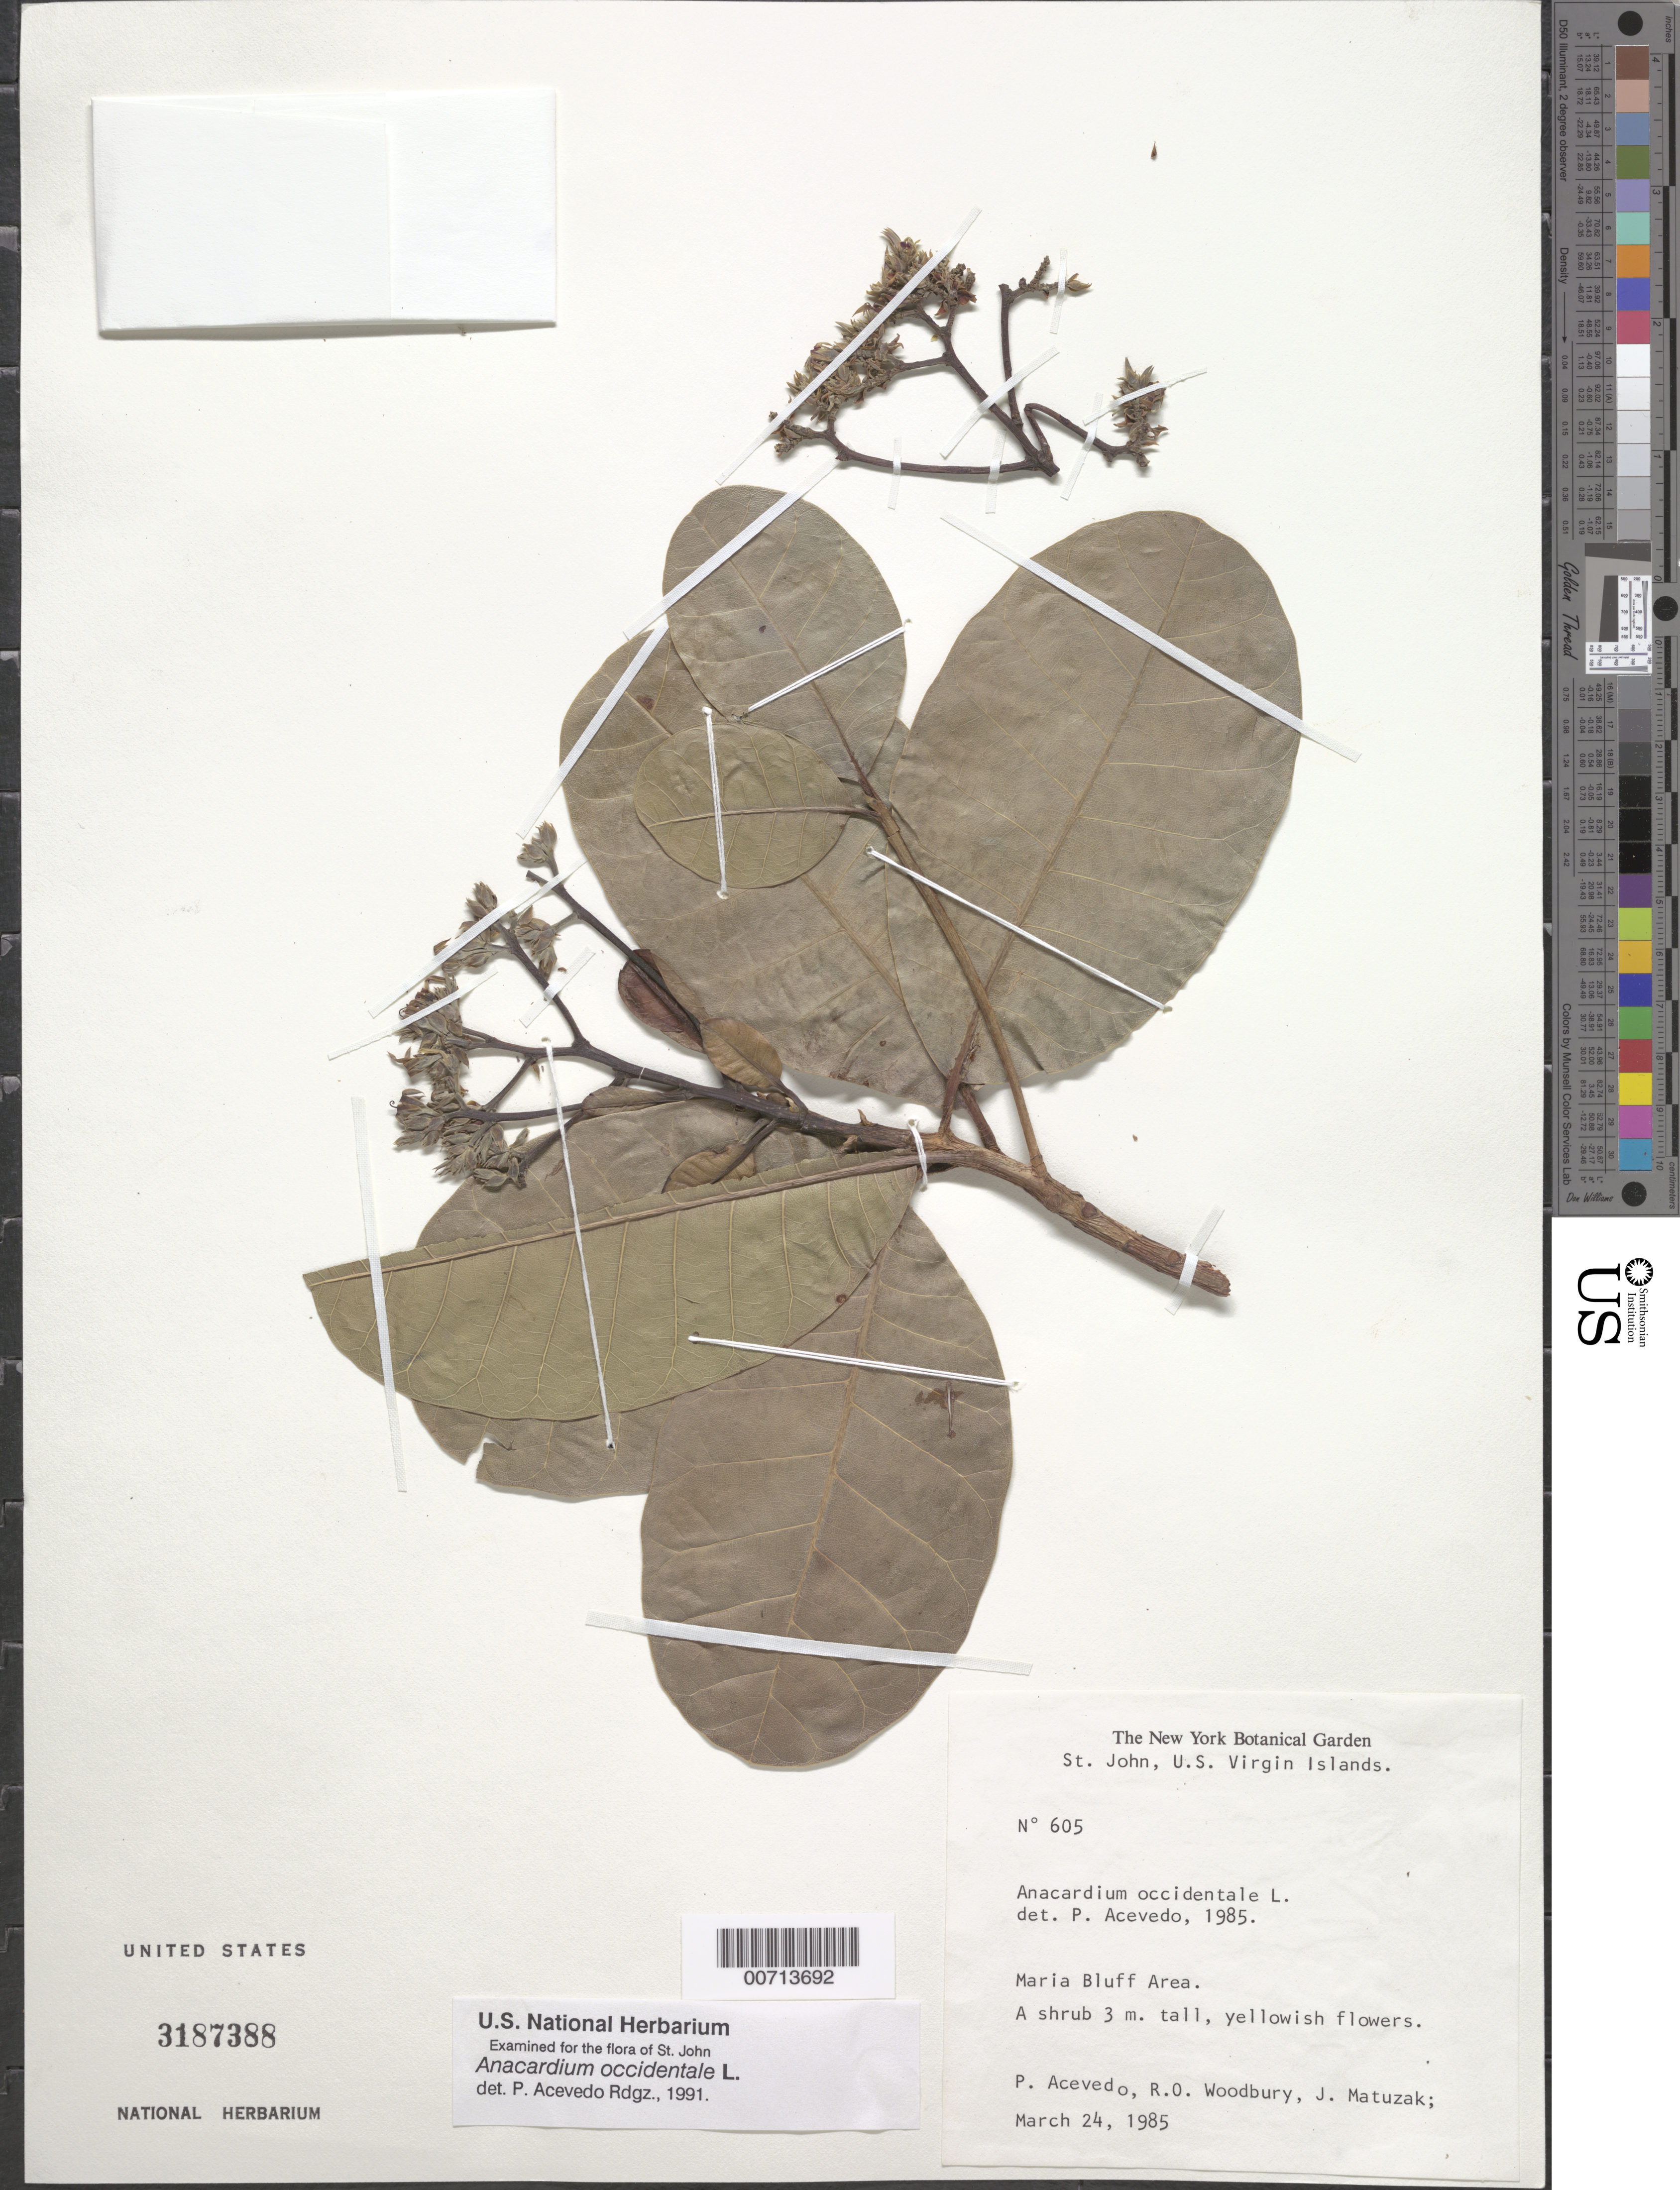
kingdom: Plantae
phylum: Tracheophyta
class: Magnoliopsida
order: Sapindales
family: Anacardiaceae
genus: Anacardium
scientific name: Anacardium occidentale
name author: L.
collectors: P. Acevedo-Rodr., R. O. Woodbury & J. Matuzak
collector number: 605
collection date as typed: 24 Mar 1985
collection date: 1985-03-24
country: U.S. Virgin Islands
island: St. John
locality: Cruz Bay Quarter; Maria Bluff.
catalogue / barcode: US 3187388